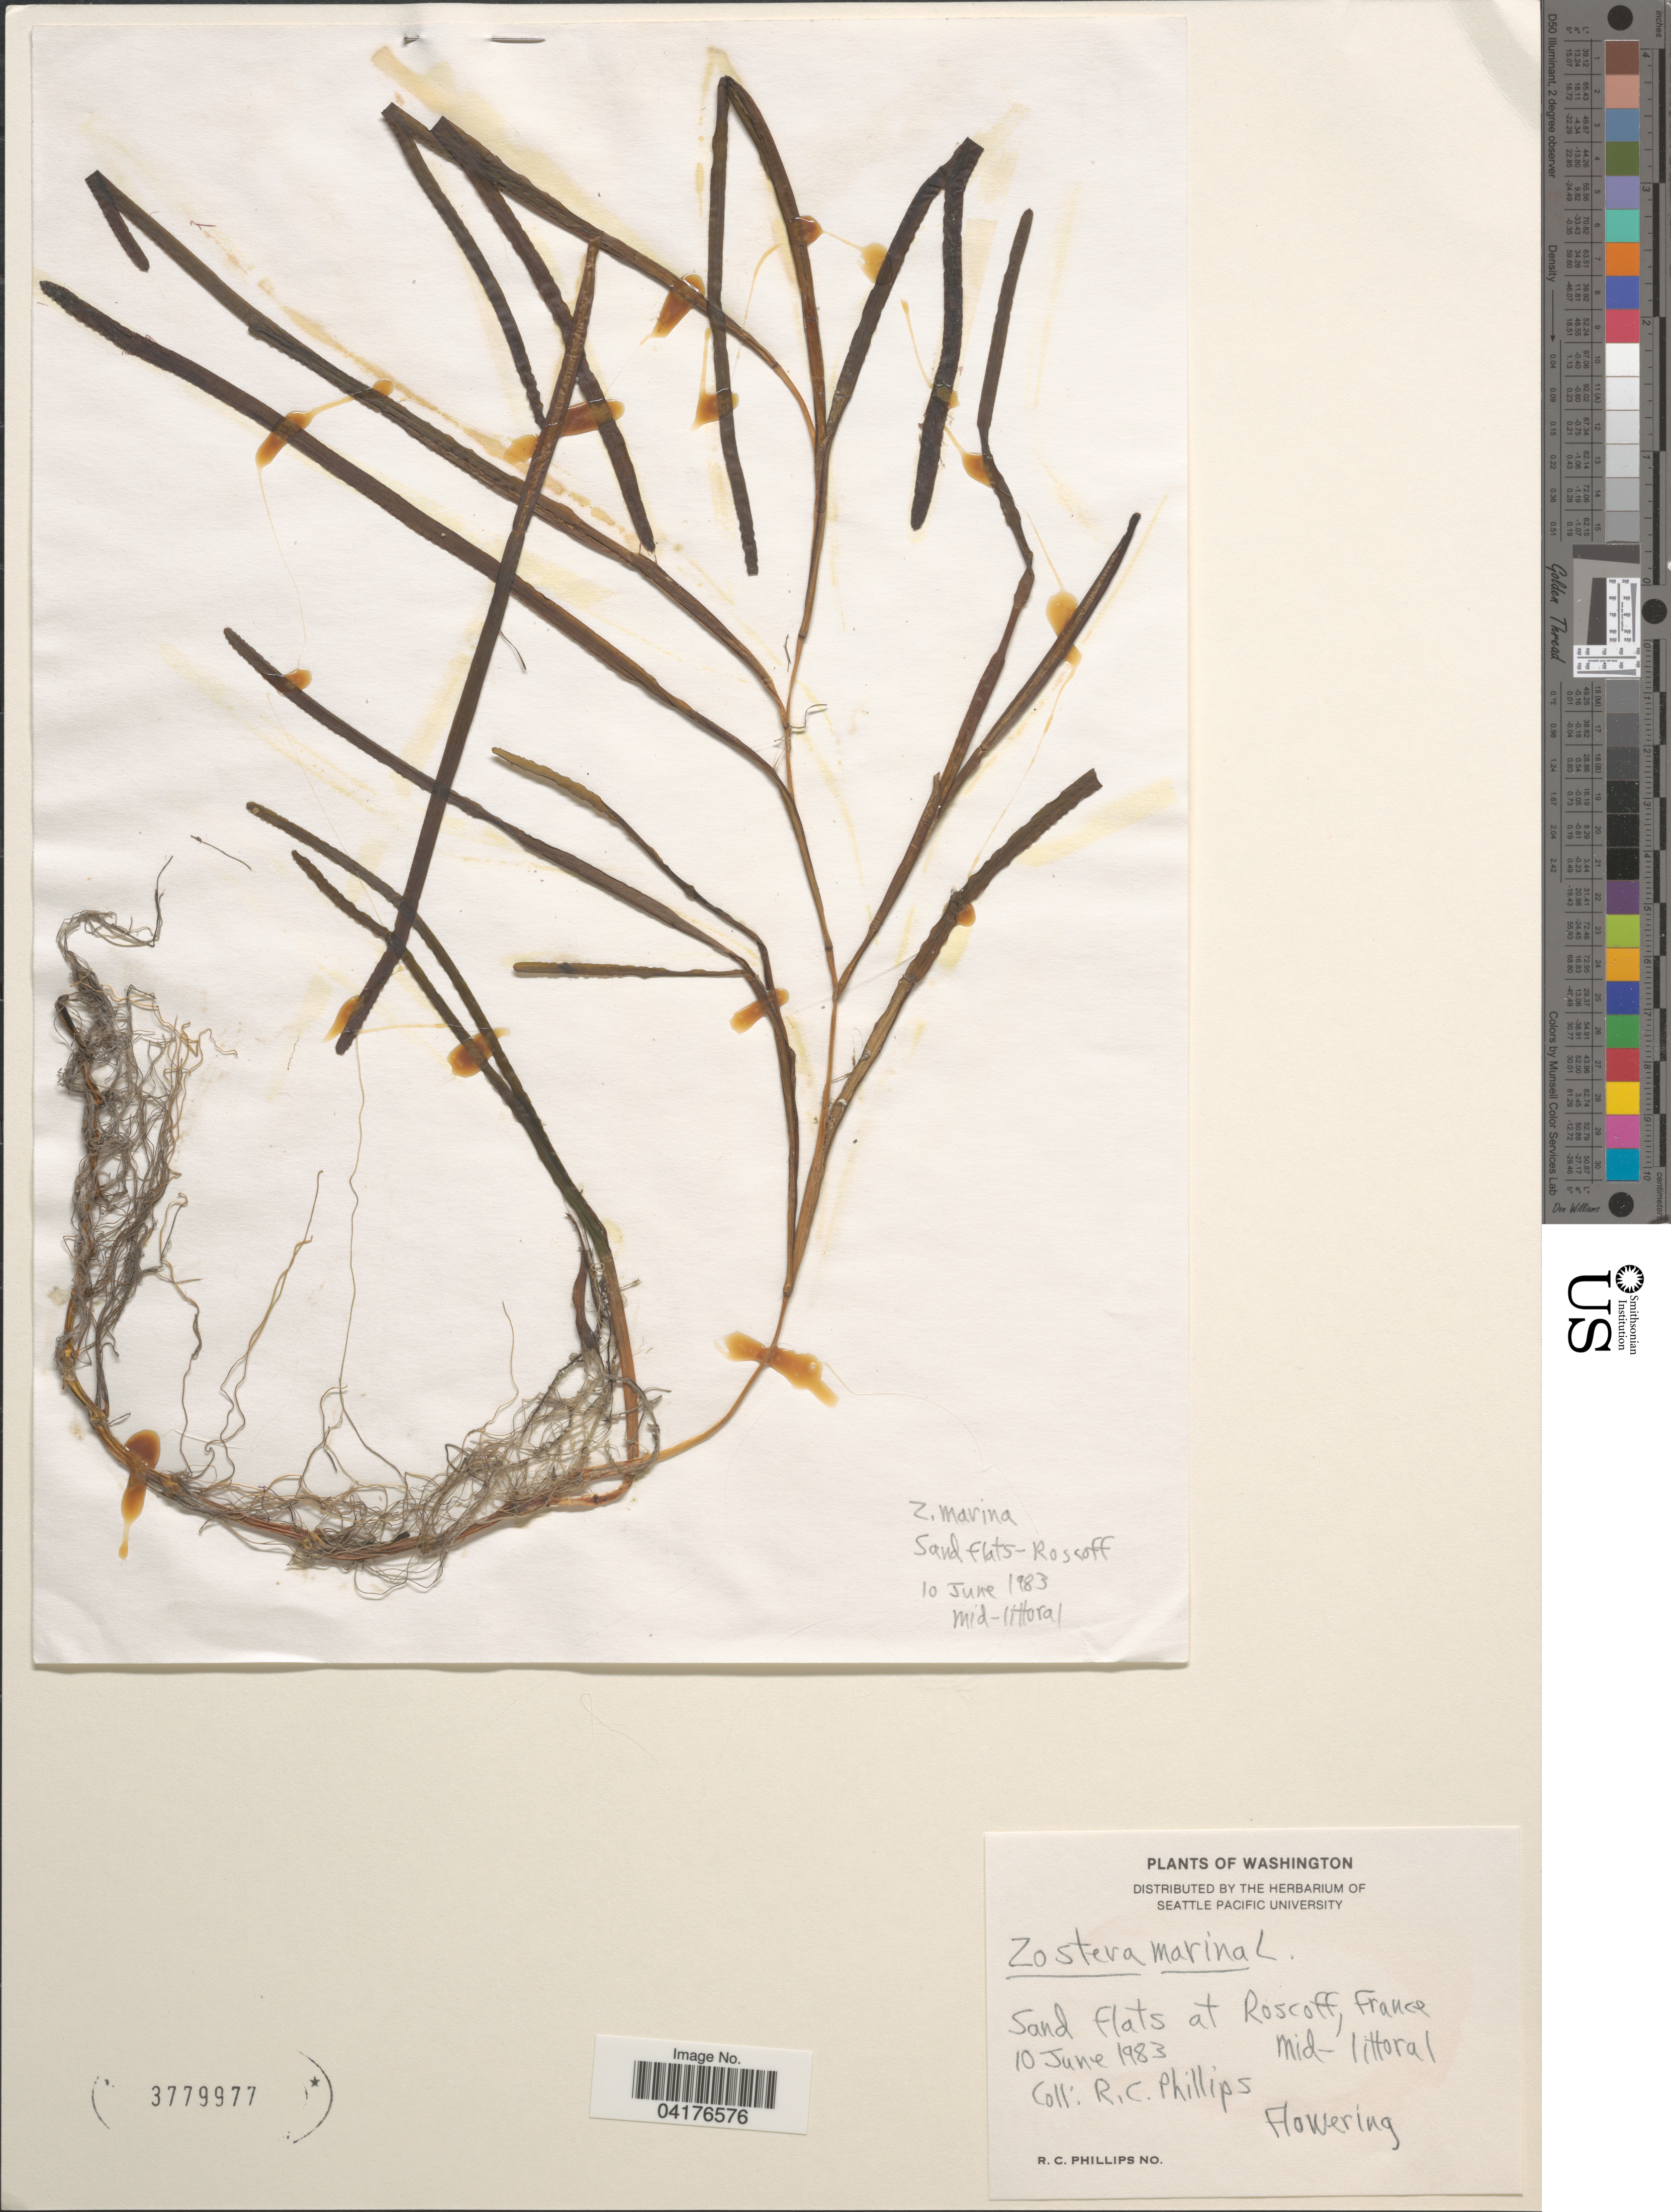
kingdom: Plantae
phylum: Tracheophyta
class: Liliopsida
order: Alismatales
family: Zosteraceae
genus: Zostera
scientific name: Zostera marina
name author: L.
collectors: R. C. Phillips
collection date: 1983-06-10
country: France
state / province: Bretagne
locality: Sanf flats at Roscoff.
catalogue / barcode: US 3779977